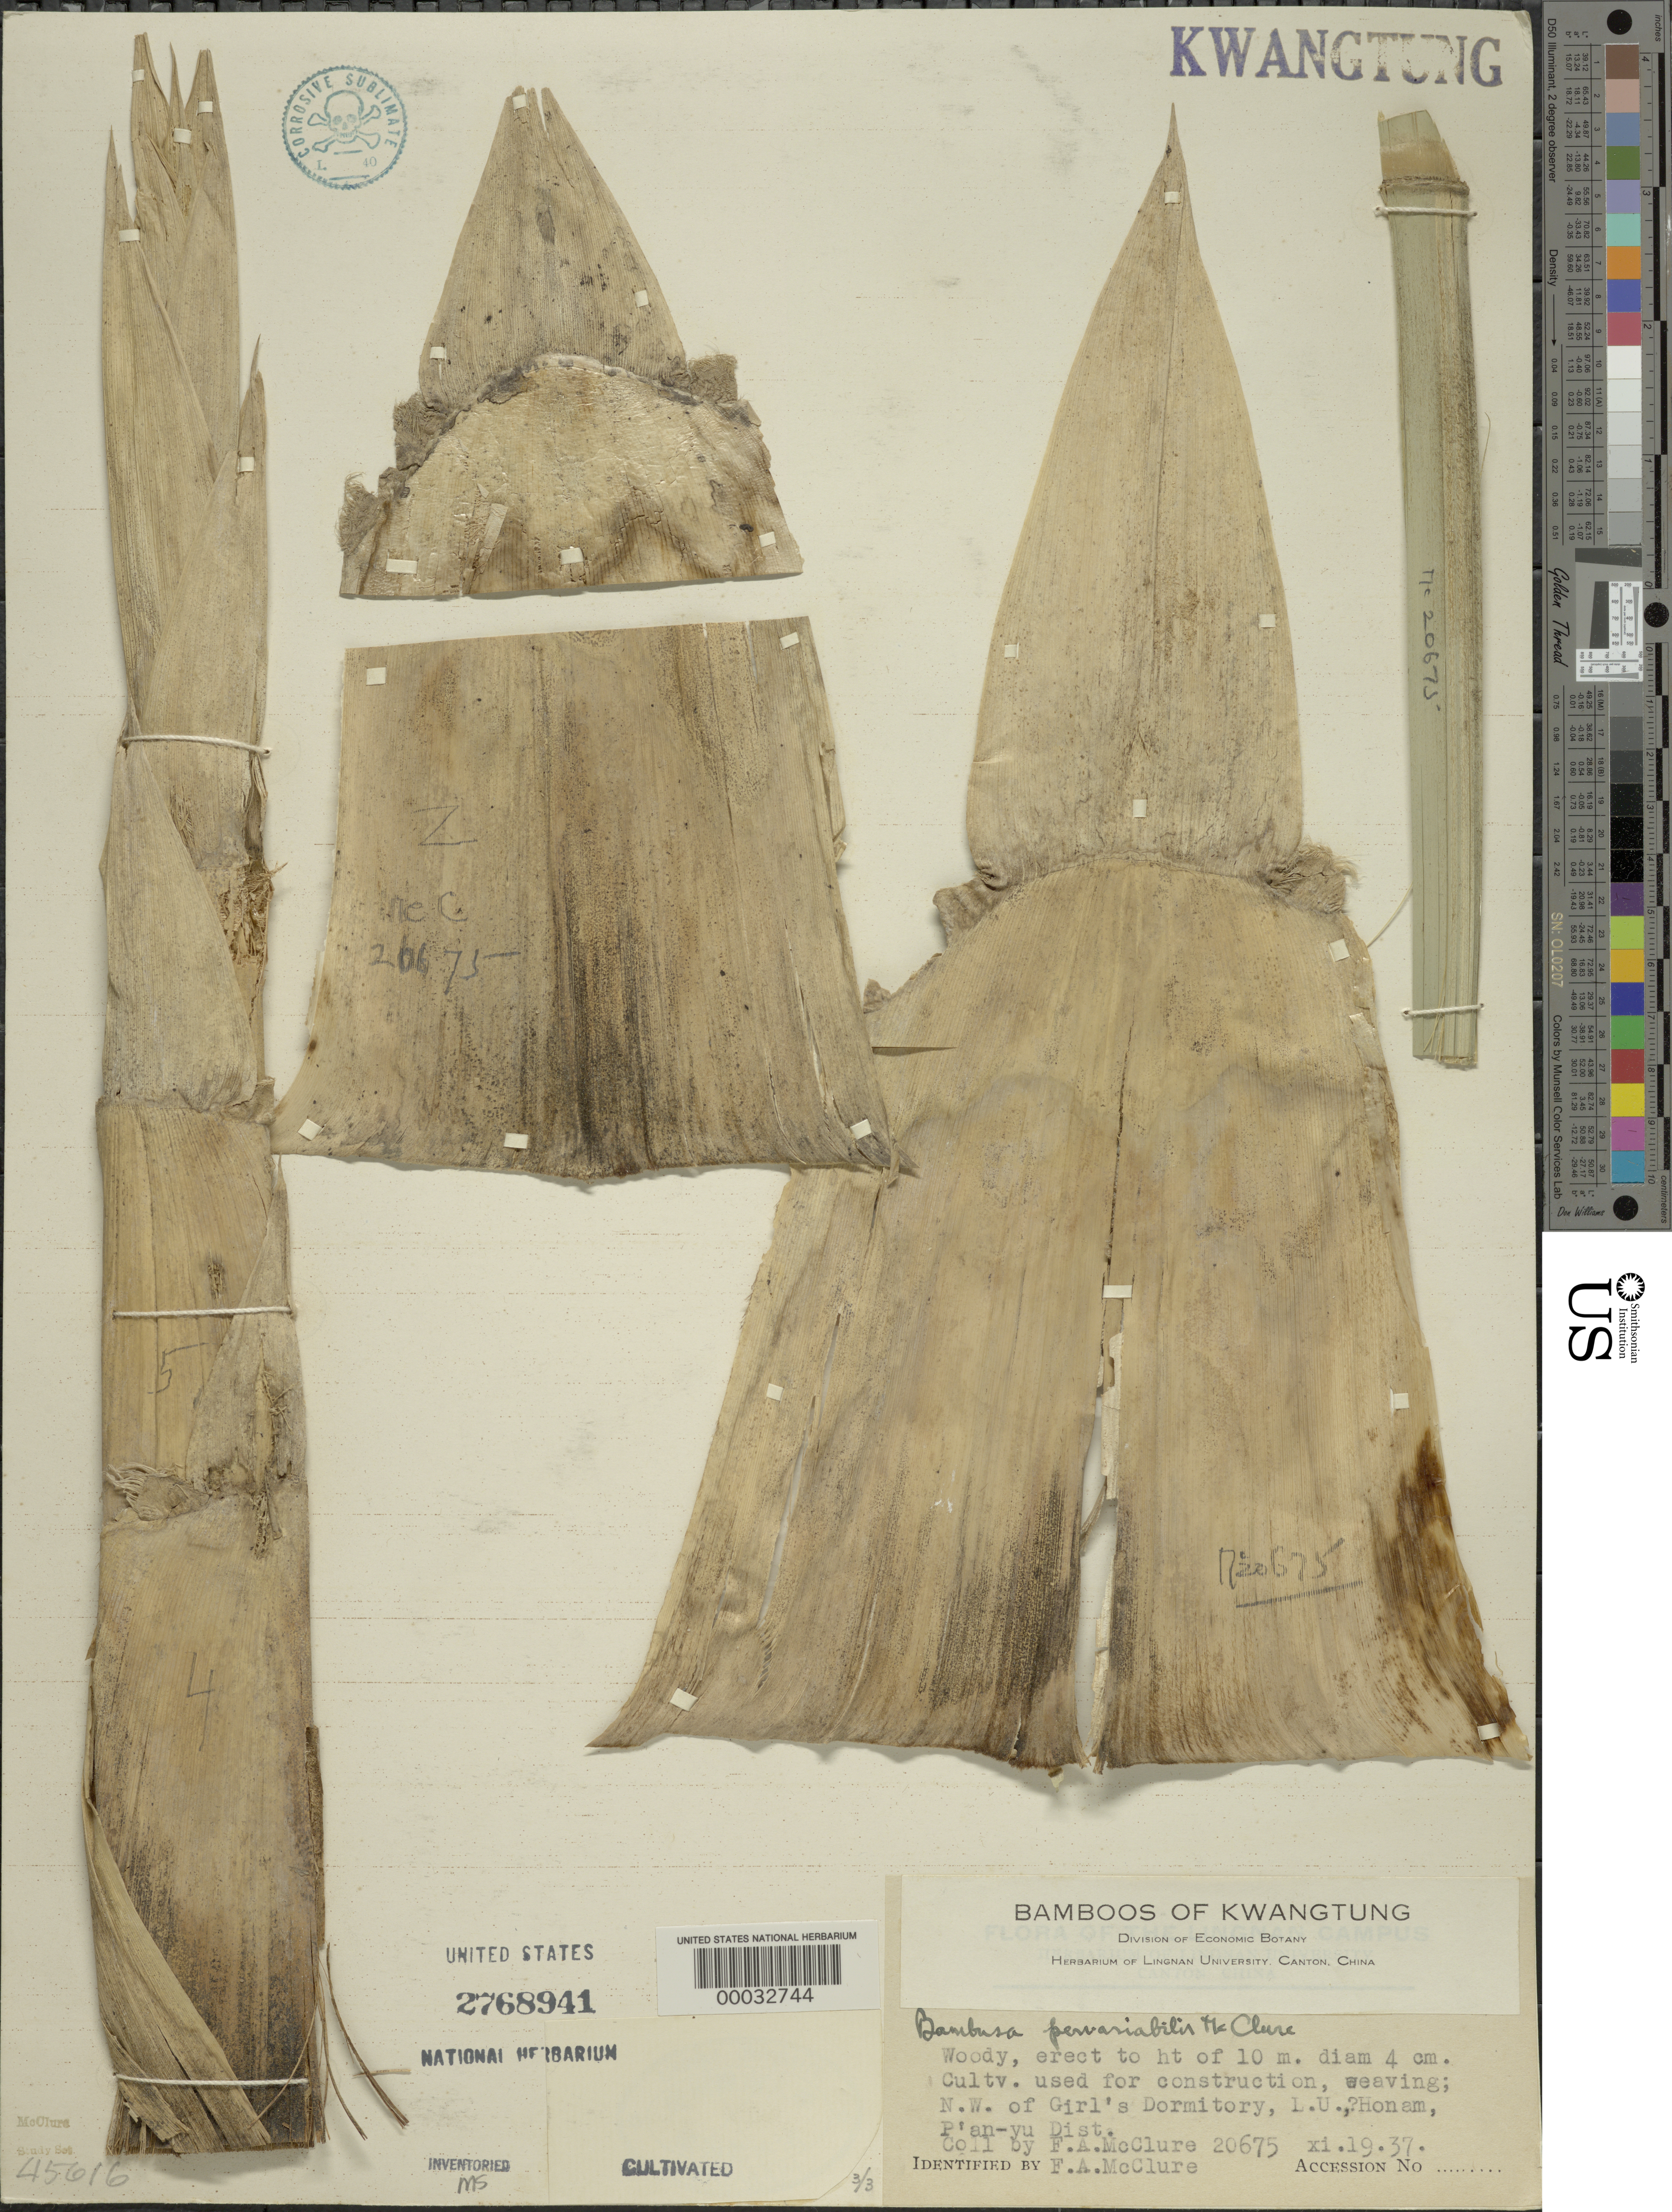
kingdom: Plantae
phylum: Tracheophyta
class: Liliopsida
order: Poales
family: Poaceae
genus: Bambusa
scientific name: Bambusa pervariabilis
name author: McClure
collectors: F. A. McClure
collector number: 20675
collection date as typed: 19 Nov 1937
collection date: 1937-11-19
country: China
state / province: Guangdong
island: Honam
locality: Lingnan university campus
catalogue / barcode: US 2768941